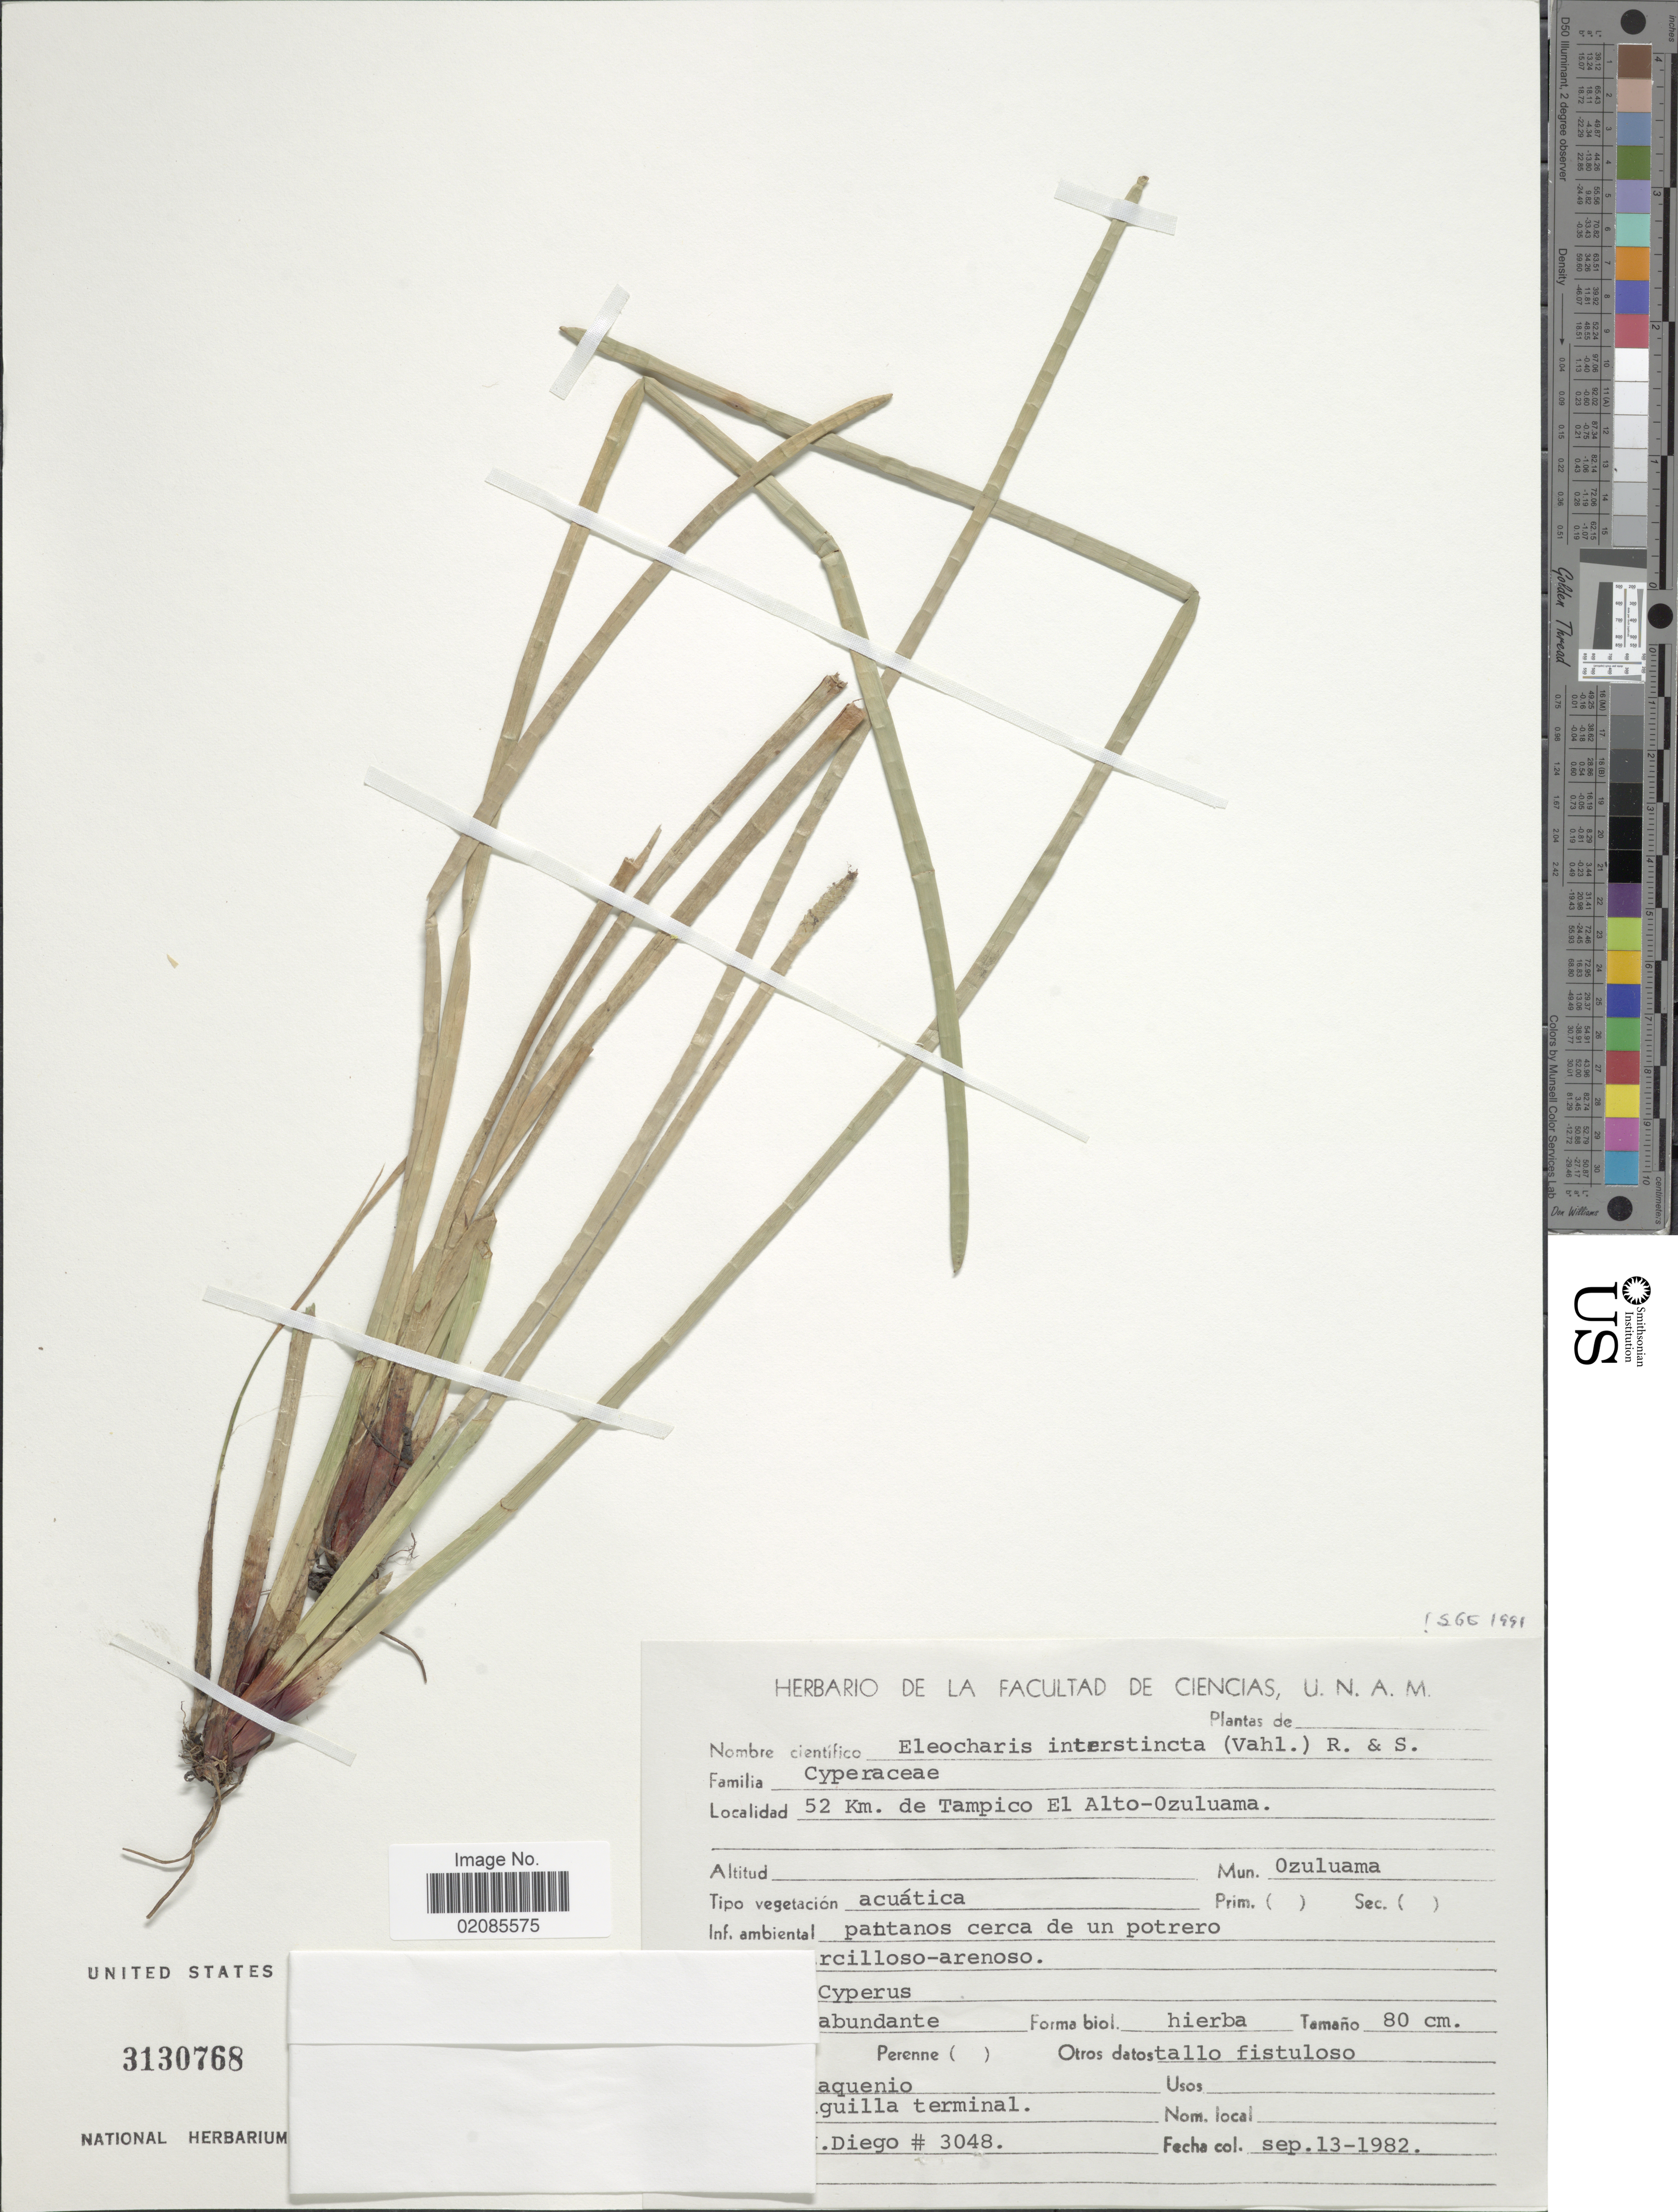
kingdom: Plantae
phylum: Tracheophyta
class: Liliopsida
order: Poales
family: Cyperaceae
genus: Eleocharis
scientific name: Eleocharis interstincta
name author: (Vahl) Roem. & Schult.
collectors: N. Diego Pérez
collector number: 3048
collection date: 1982-09-13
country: Mexico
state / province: Veracruz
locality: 52 Km. de Tampico El Alto-Ozuluama, Mun. Ozuluama, pantanos cerca de un potrero.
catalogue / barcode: US 3130768